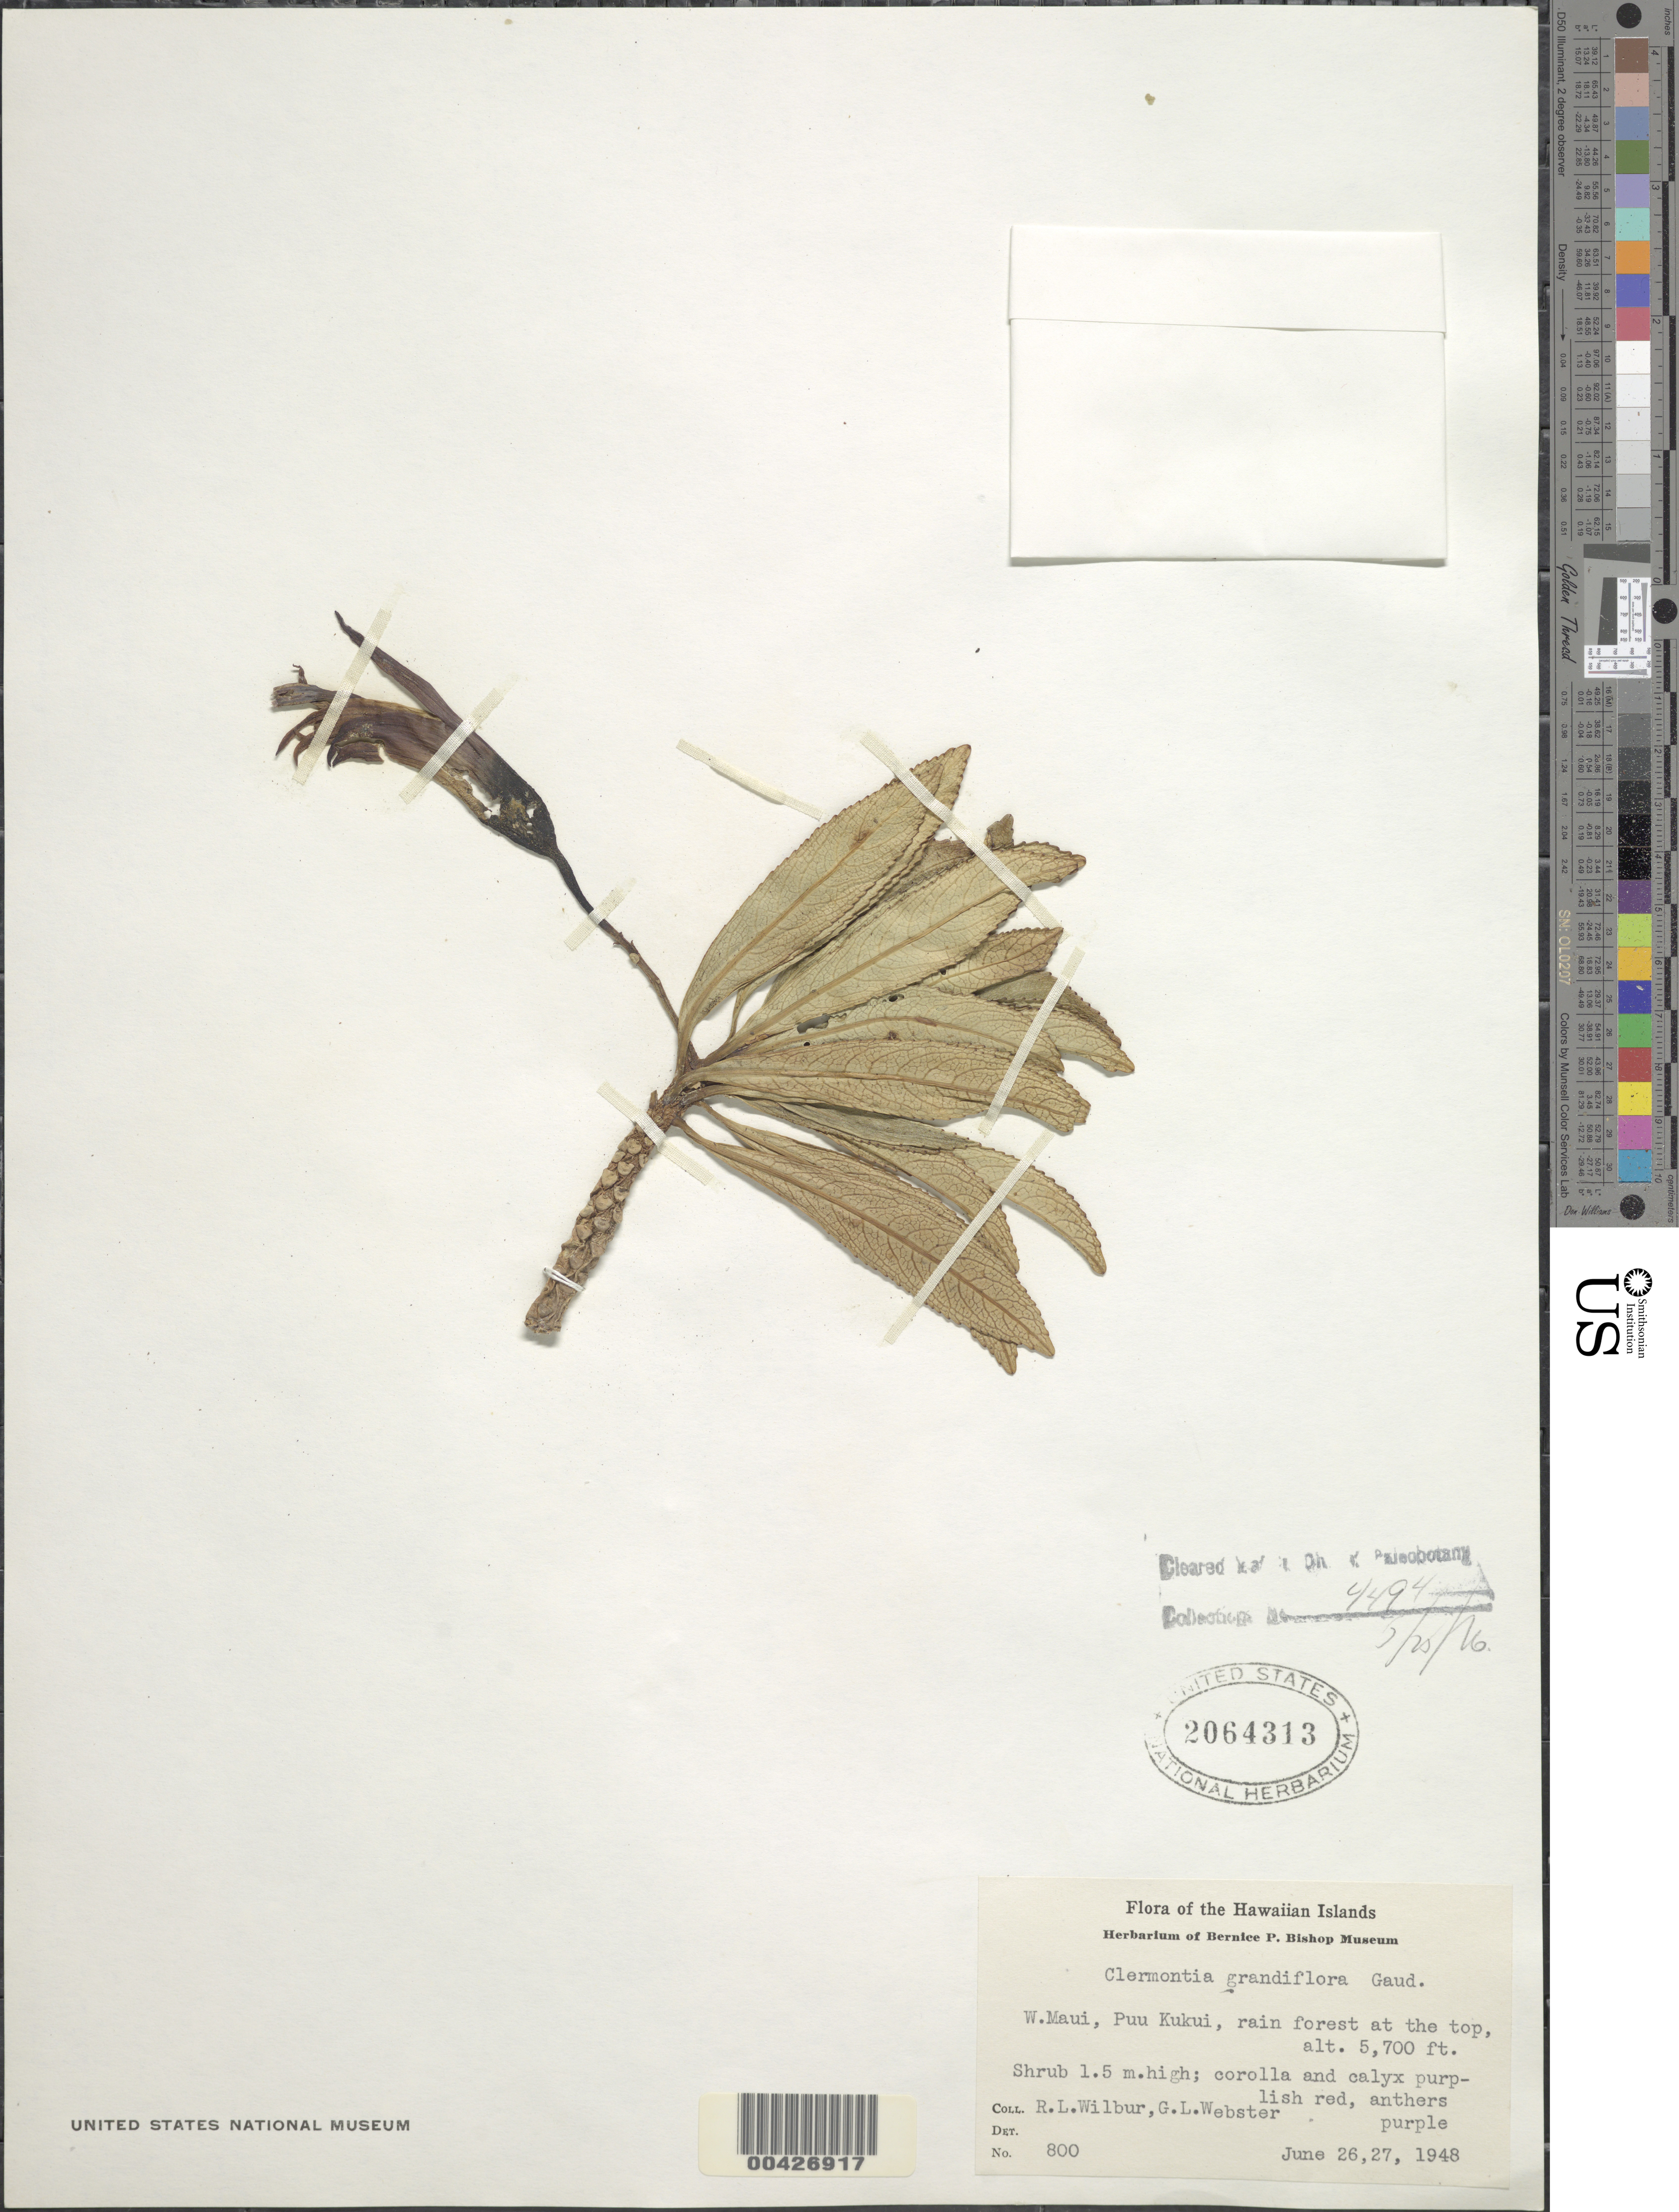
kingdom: Plantae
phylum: Tracheophyta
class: Magnoliopsida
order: Asterales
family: Campanulaceae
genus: Clermontia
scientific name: Clermontia grandiflora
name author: Gaudich.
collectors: R. L. Wilbur & G. L. Webster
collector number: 800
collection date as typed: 26 Jun 1948 to 27 Jun 1948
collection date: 1948-06-26/1948-06-27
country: United States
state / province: Hawaii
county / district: Maui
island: Maui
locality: Puu Kukui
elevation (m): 1737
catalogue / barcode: US 2064313